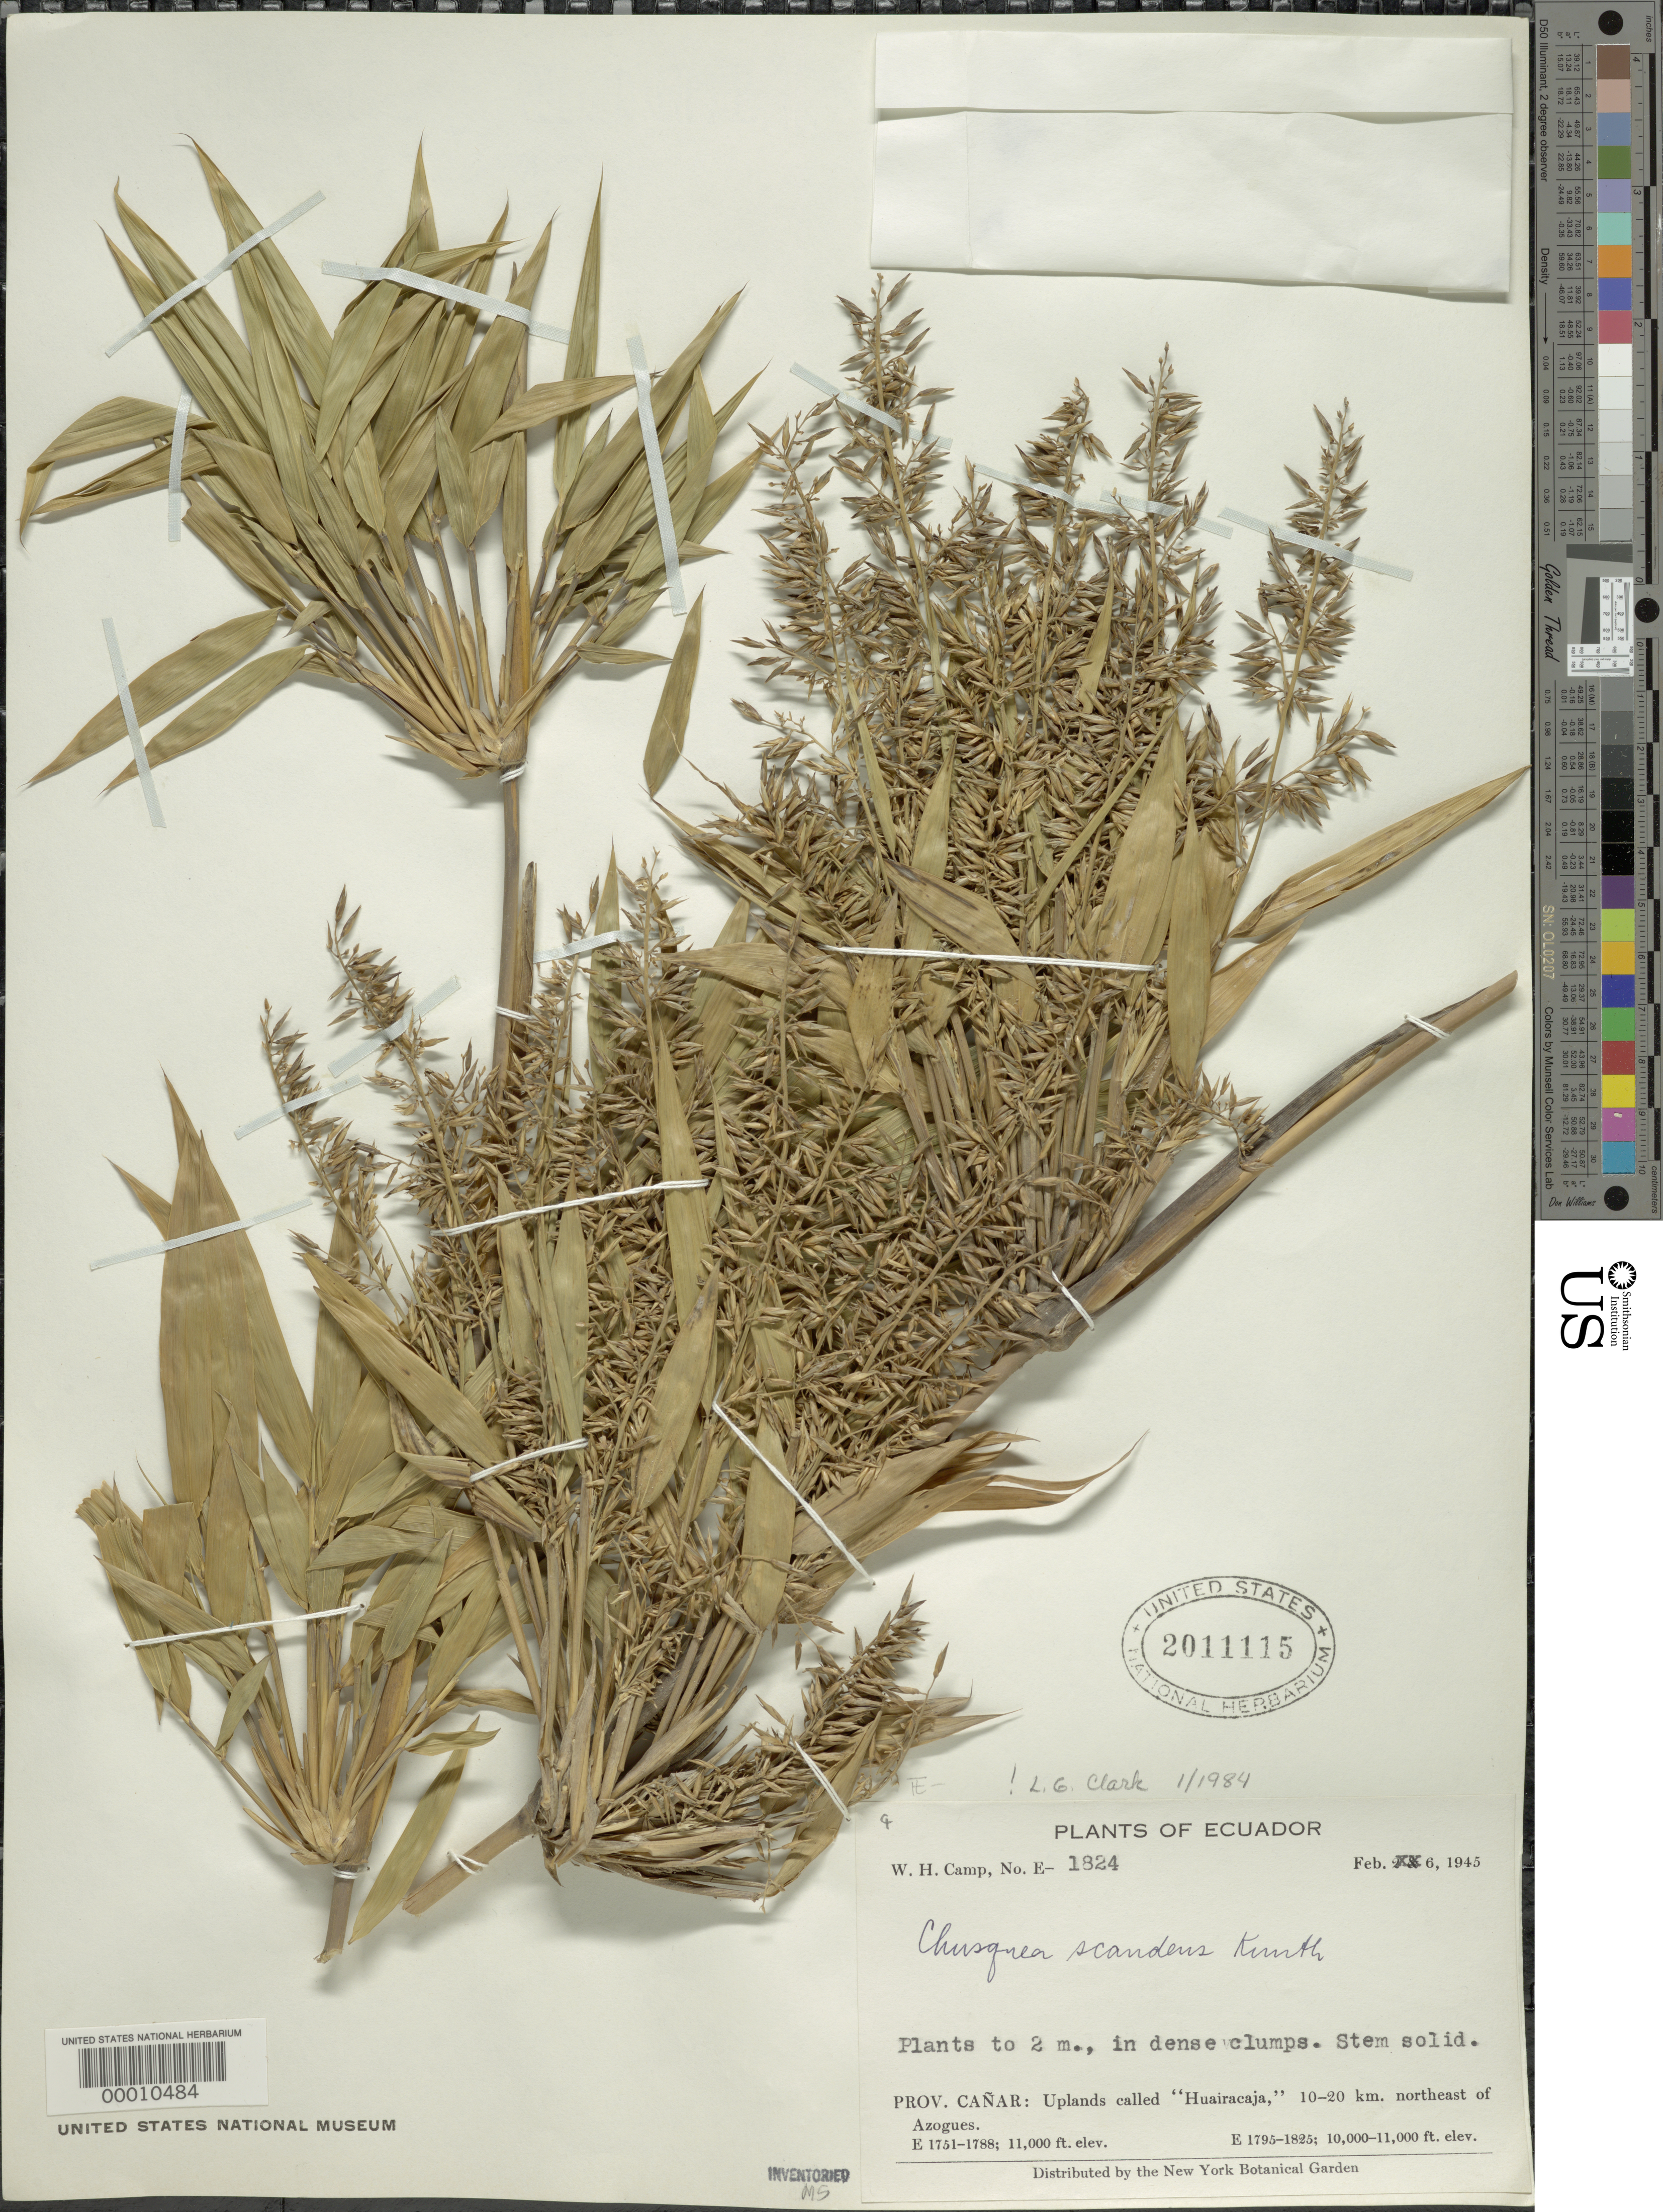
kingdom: Plantae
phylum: Tracheophyta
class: Liliopsida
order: Poales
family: Poaceae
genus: Chusquea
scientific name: Chusquea scandens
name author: Kunth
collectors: W. H. Camp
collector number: E-1824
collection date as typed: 06 Feb 1945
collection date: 1945-02-06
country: Ecuador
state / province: Cañar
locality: Huairacaja, Azogues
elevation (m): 3050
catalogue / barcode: US 2011115